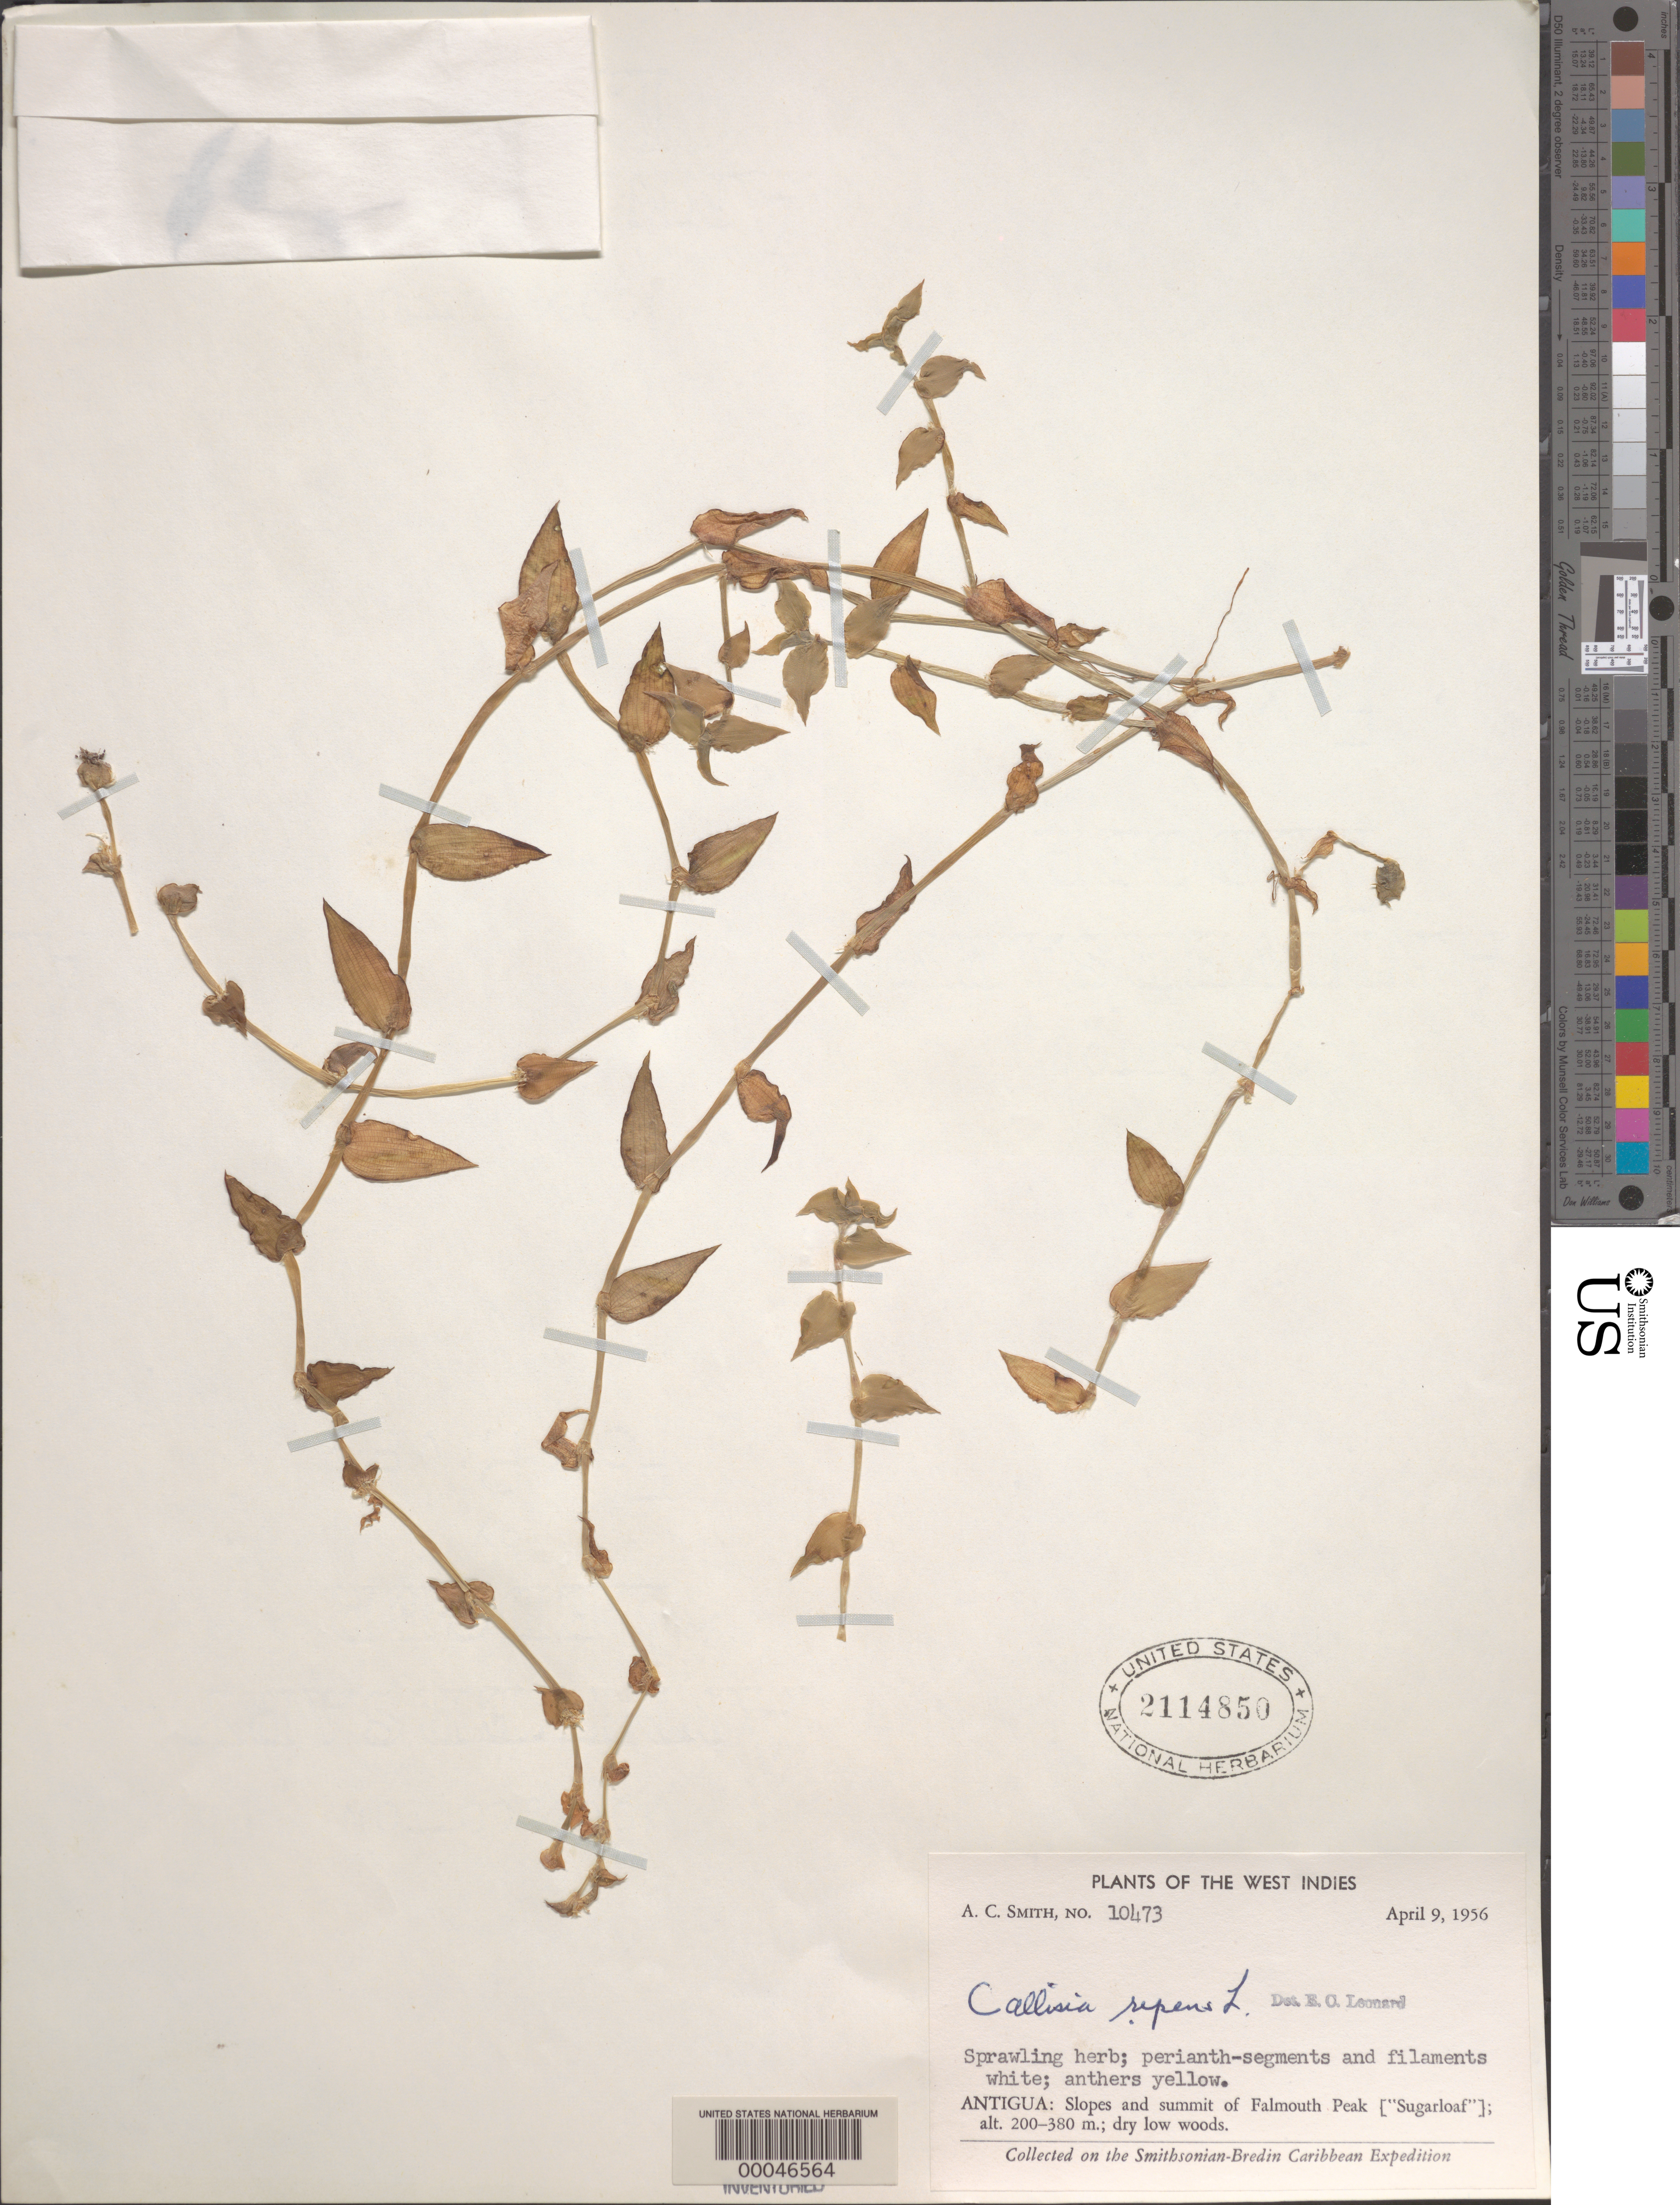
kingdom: Plantae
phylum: Tracheophyta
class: Liliopsida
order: Commelinales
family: Commelinaceae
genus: Callisia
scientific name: Callisia repens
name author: (Jacq.) L.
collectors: A. C. Smith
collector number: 10473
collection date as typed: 09 Apr 1956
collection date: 1956-04-09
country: Antigua and Barbuda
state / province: Saint Paul (?)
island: Antigua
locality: Falmouth Peak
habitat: Dry woods, slopes and summit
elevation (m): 200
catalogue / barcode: US 2114850